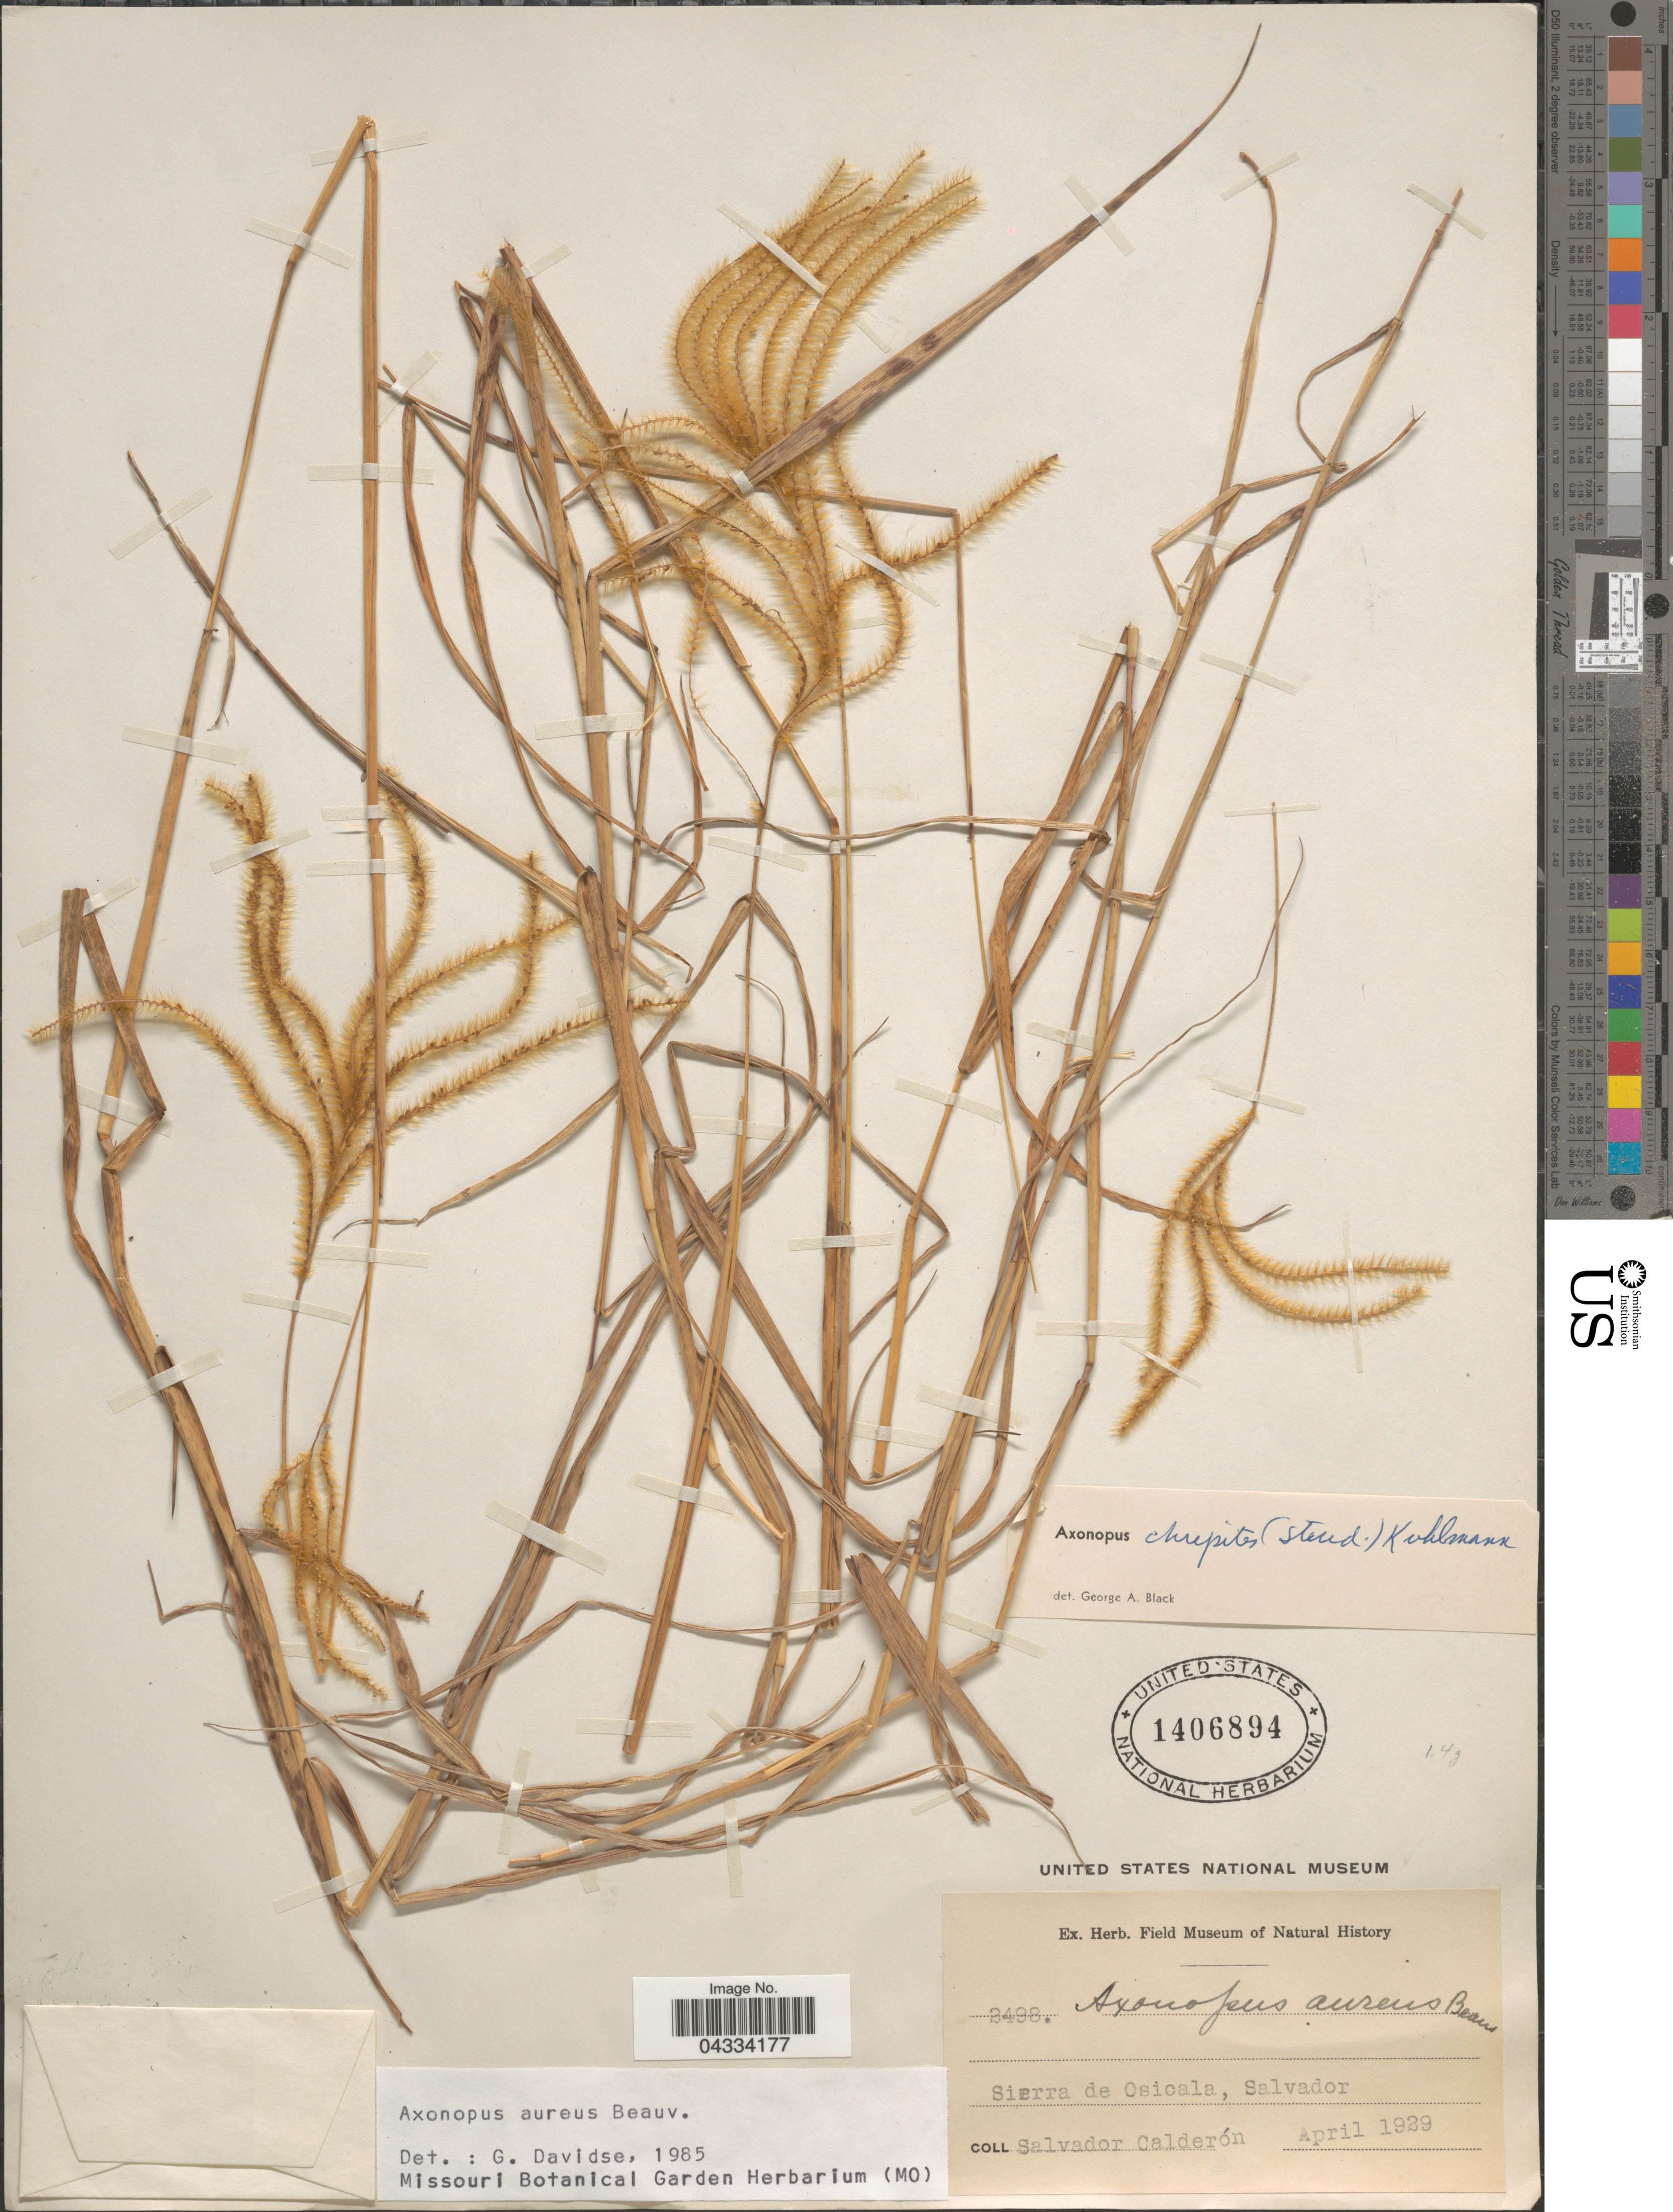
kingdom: Plantae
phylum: Tracheophyta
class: Liliopsida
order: Poales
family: Poaceae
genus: Axonopus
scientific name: Axonopus aureus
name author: P. Beauv.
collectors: S. Calderón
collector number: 2498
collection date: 1929-04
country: El Salvador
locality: Sierra de Osicala.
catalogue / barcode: US 1406894